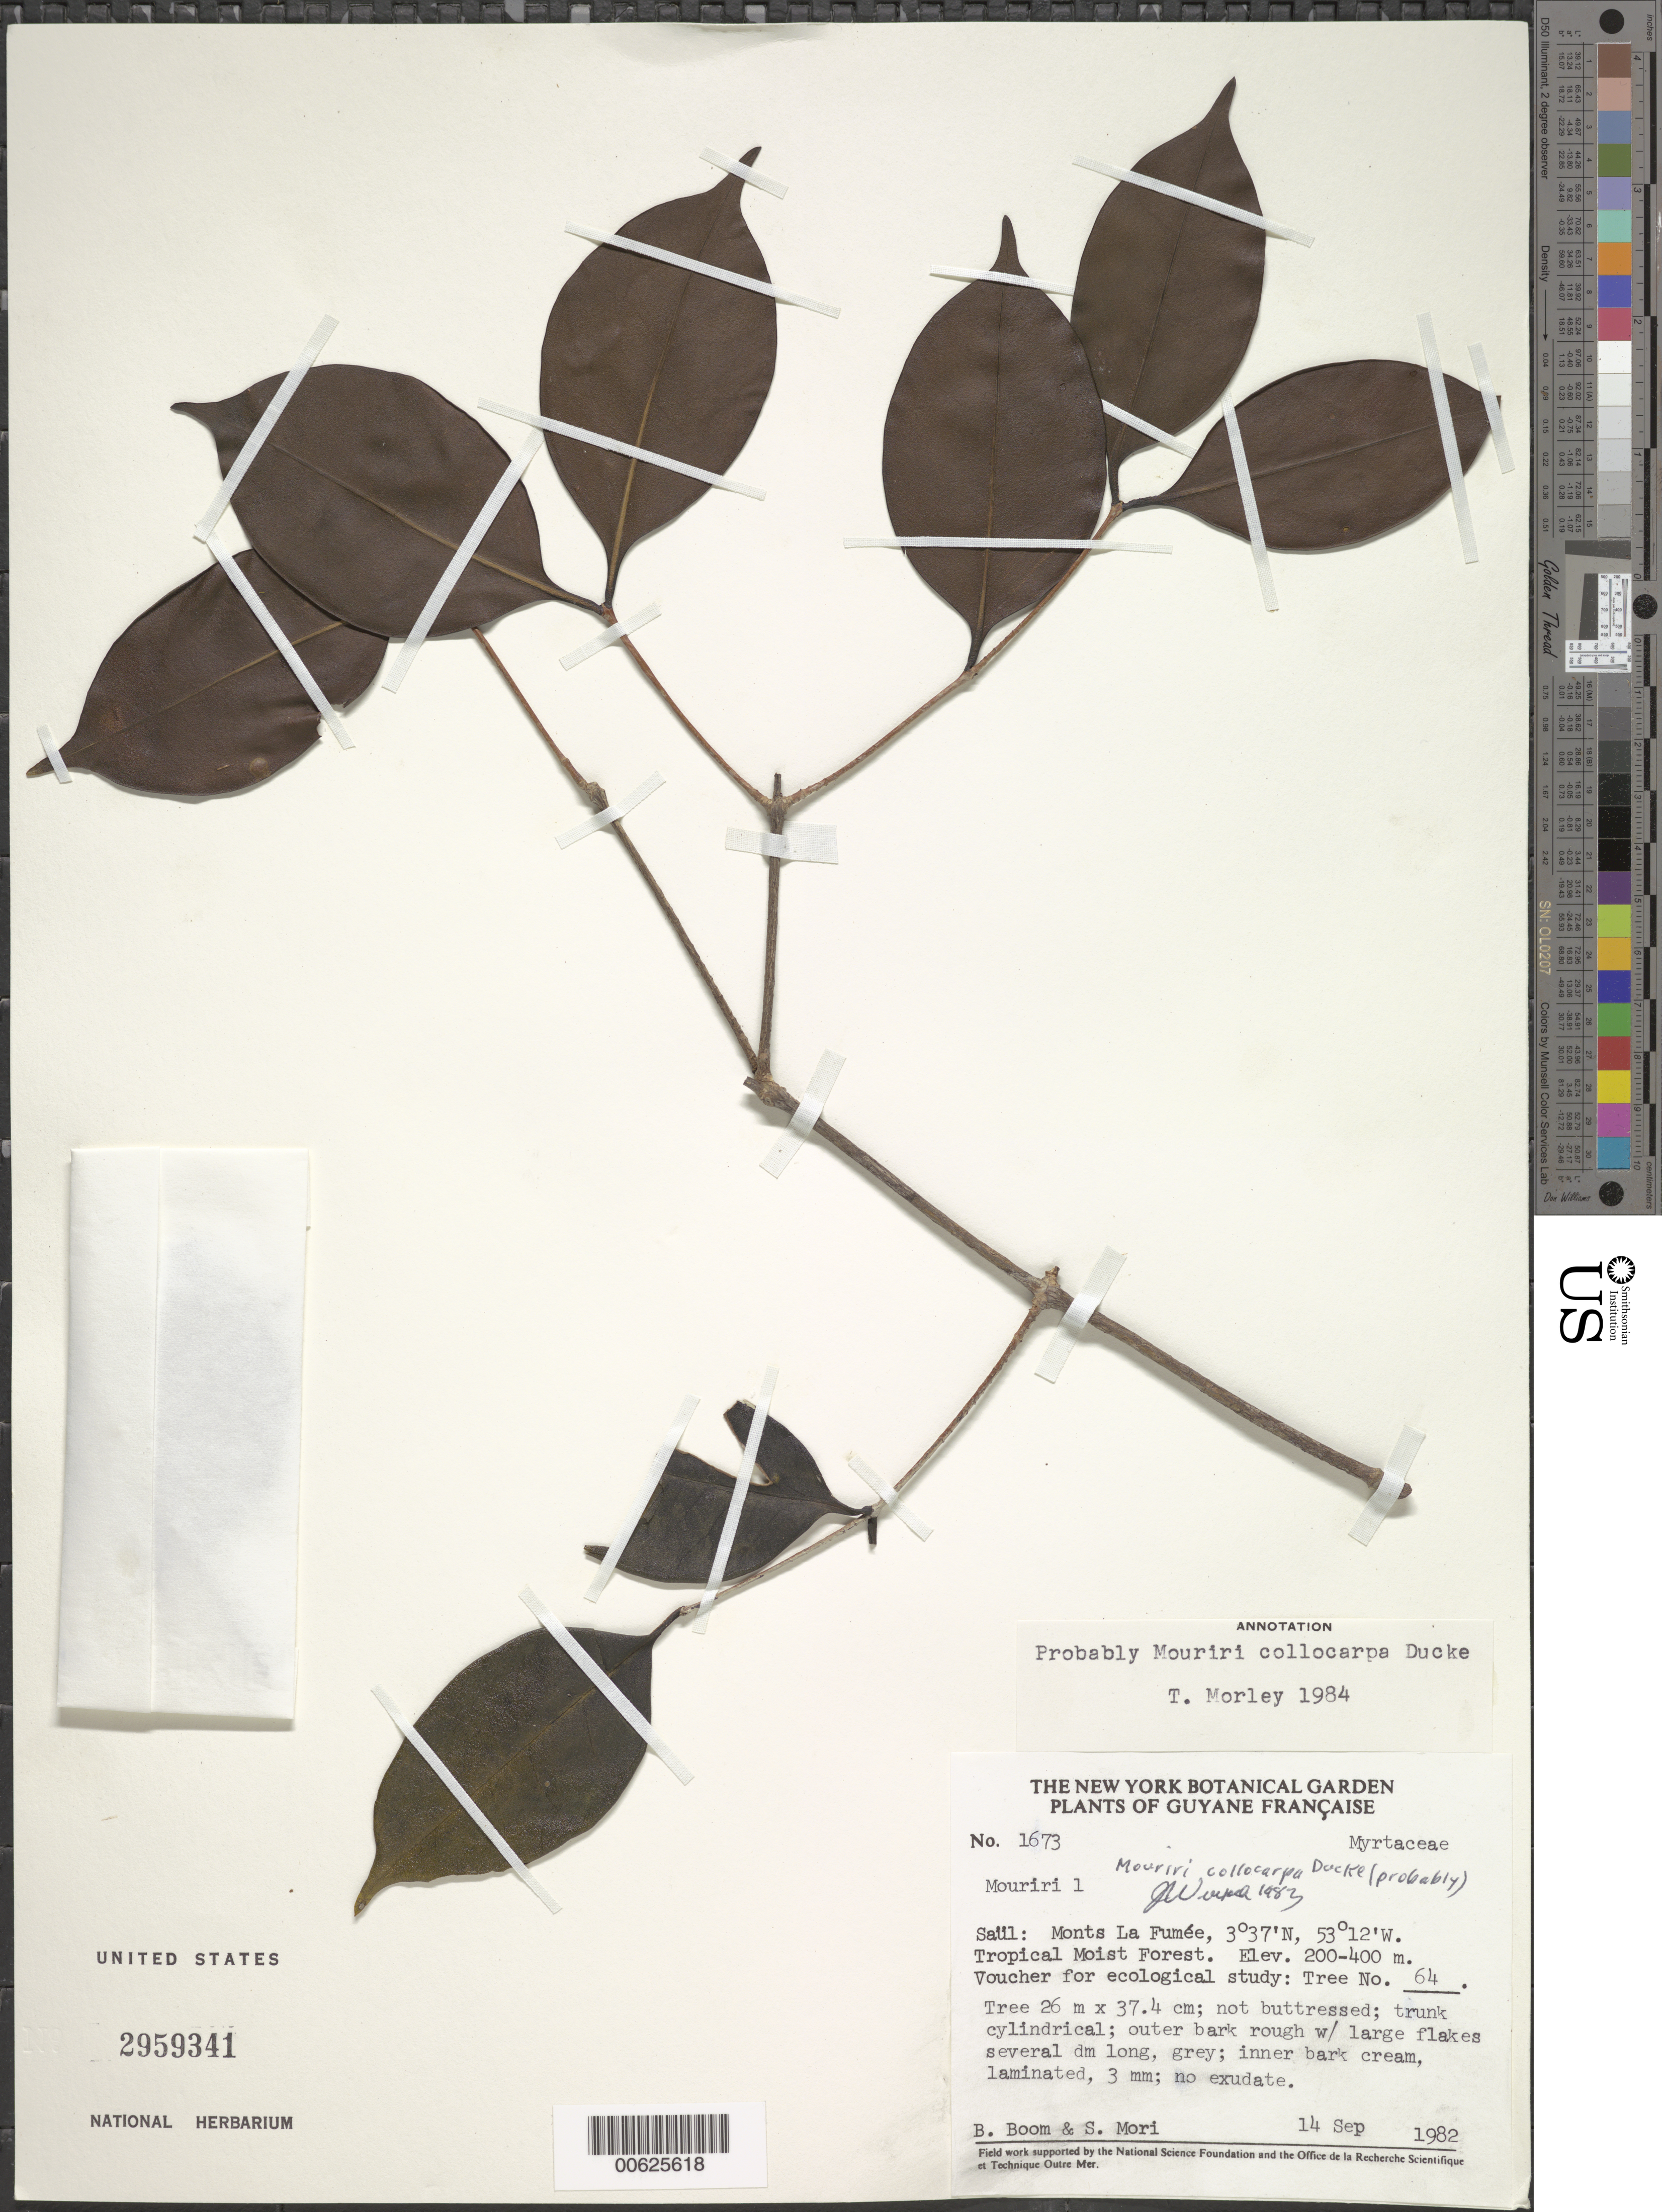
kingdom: Plantae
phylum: Tracheophyta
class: Magnoliopsida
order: Myrtales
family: Melastomataceae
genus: Mouriri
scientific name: Mouriri collocarpa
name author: Ducke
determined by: Morley, T.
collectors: B. M. Boom & S. Mori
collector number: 1673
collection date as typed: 14-Sep-82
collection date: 1982-09-14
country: French Guiana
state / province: Saint-Laurent-du-Maroni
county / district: Saül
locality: Saül, Monts La Fumée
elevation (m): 200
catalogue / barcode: US 2959341